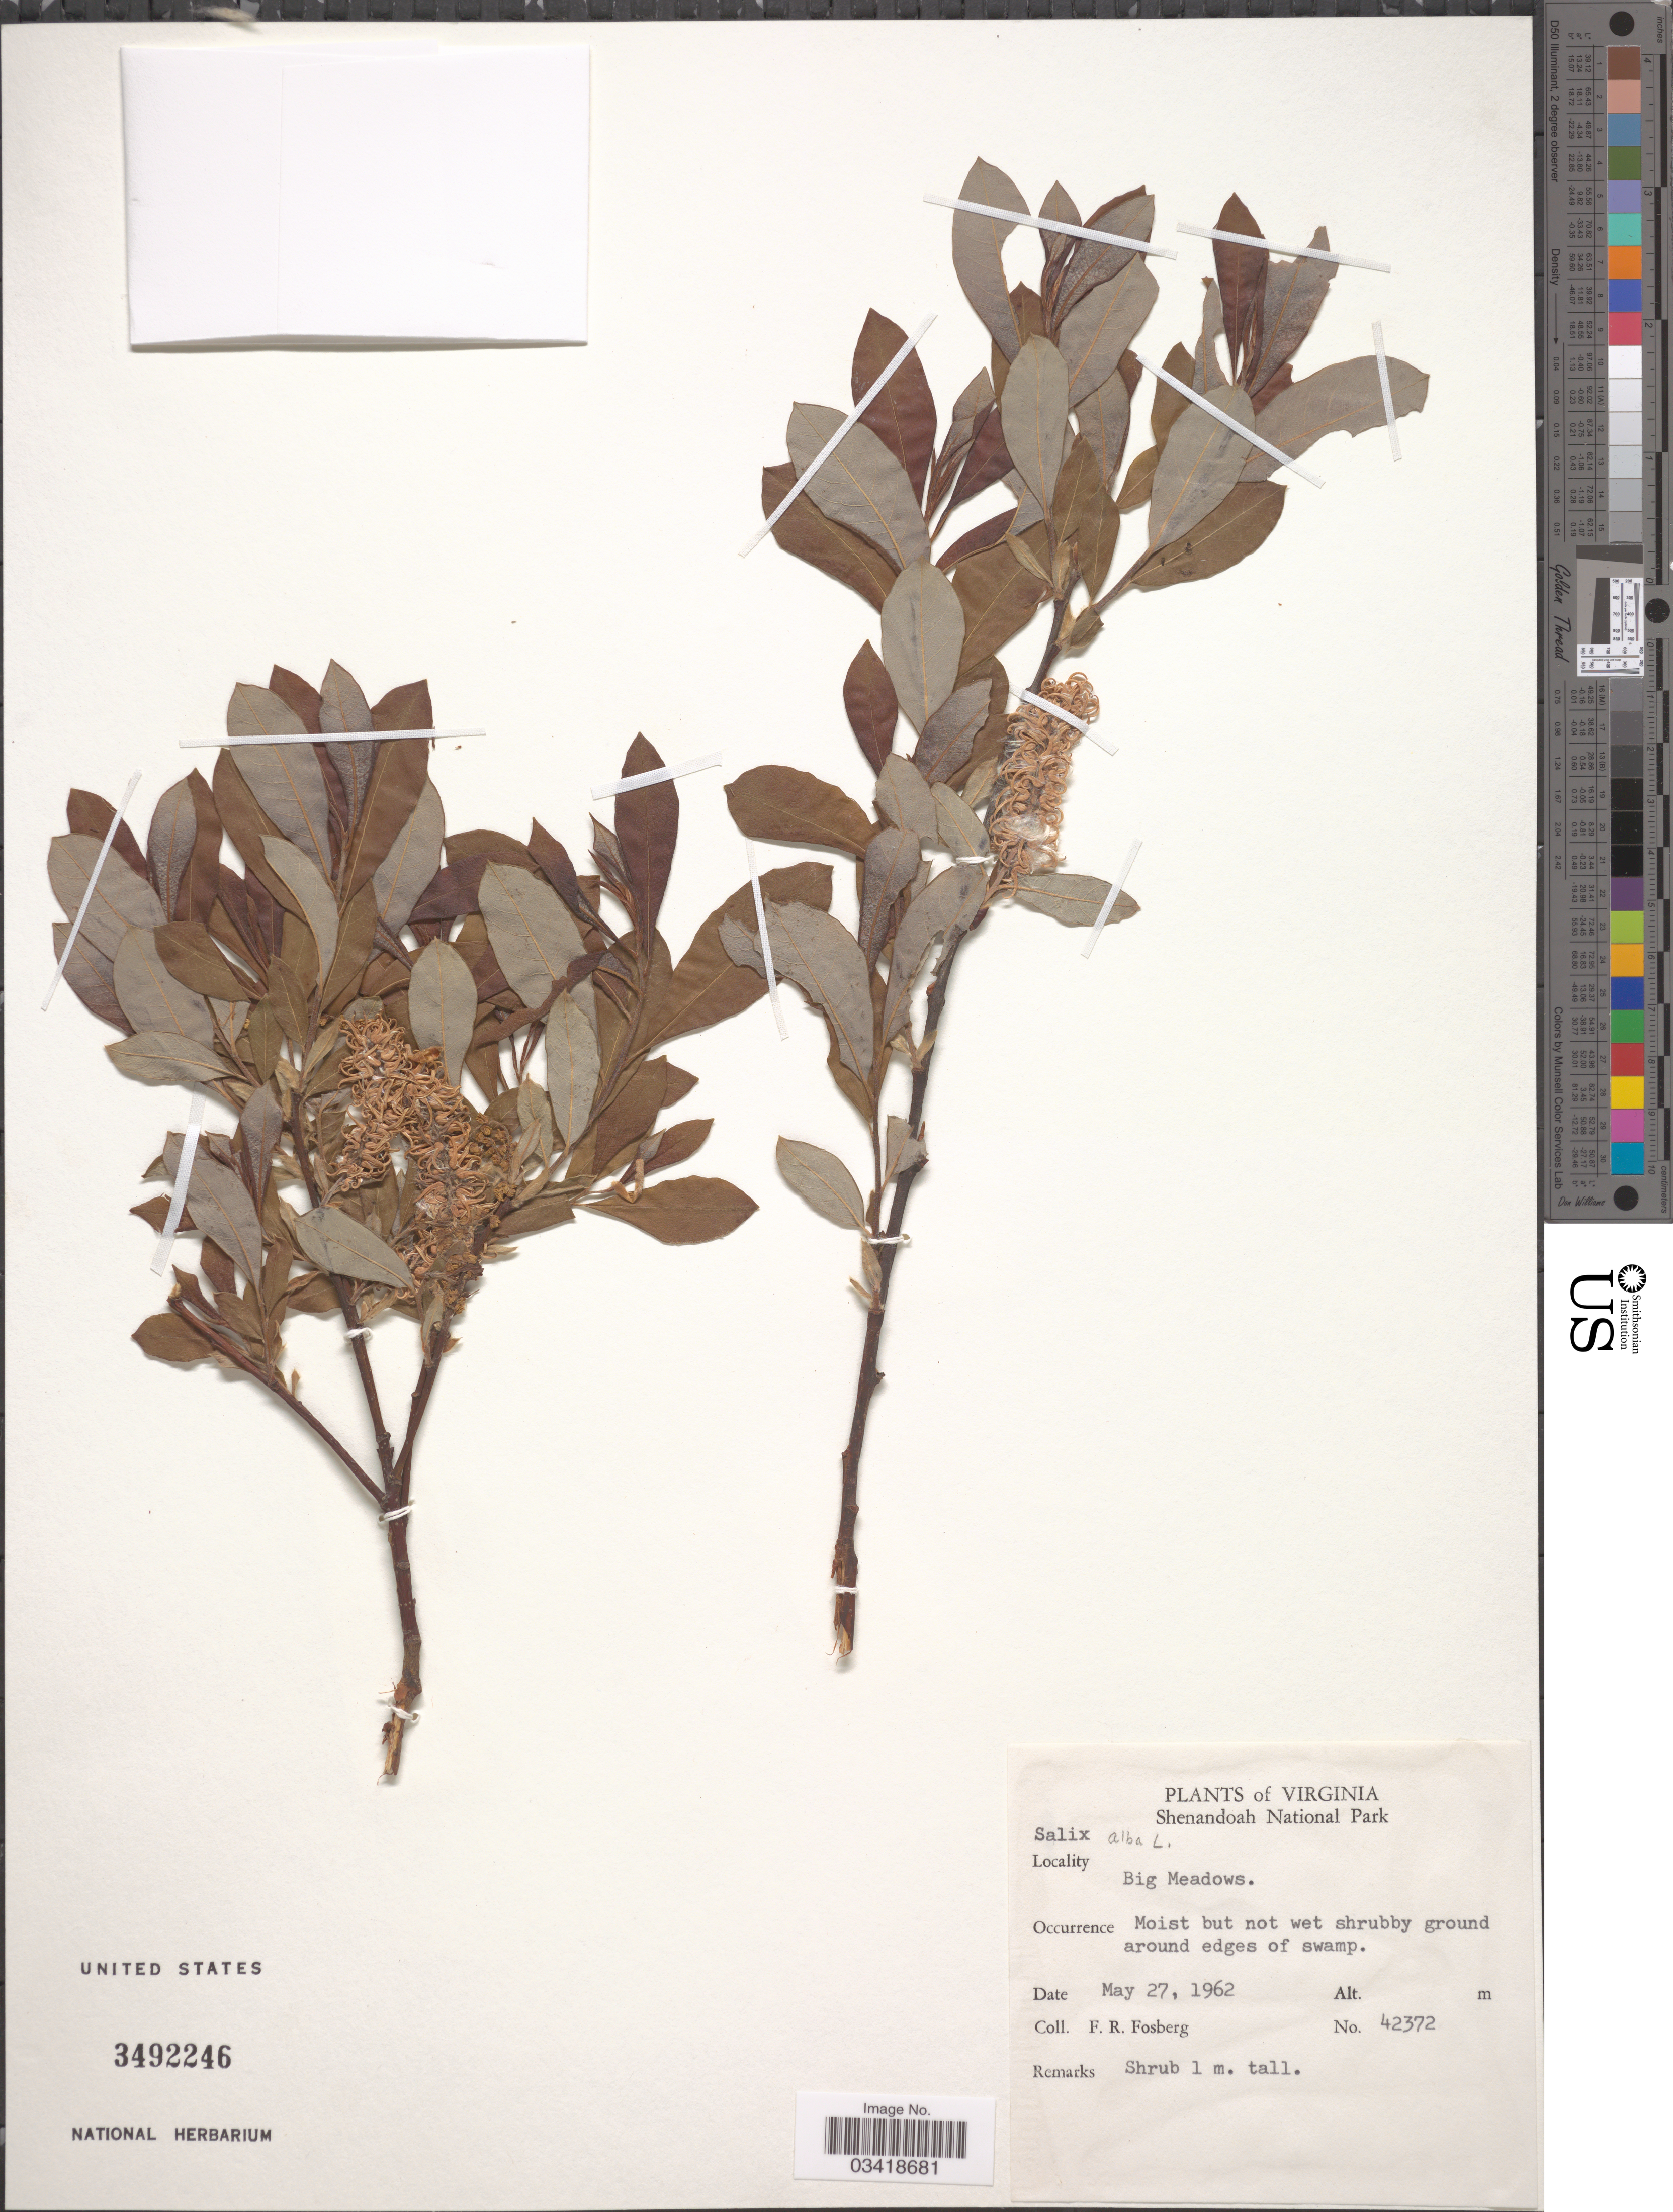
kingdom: Plantae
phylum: Tracheophyta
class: Magnoliopsida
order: Malpighiales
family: Salicaceae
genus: Salix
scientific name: Salix alba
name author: L.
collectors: F. R. Fosberg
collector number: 42372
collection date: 1962-05-27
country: United States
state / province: Virginia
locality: Shenandoah National Park. Big Meadows.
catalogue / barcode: US 3492246